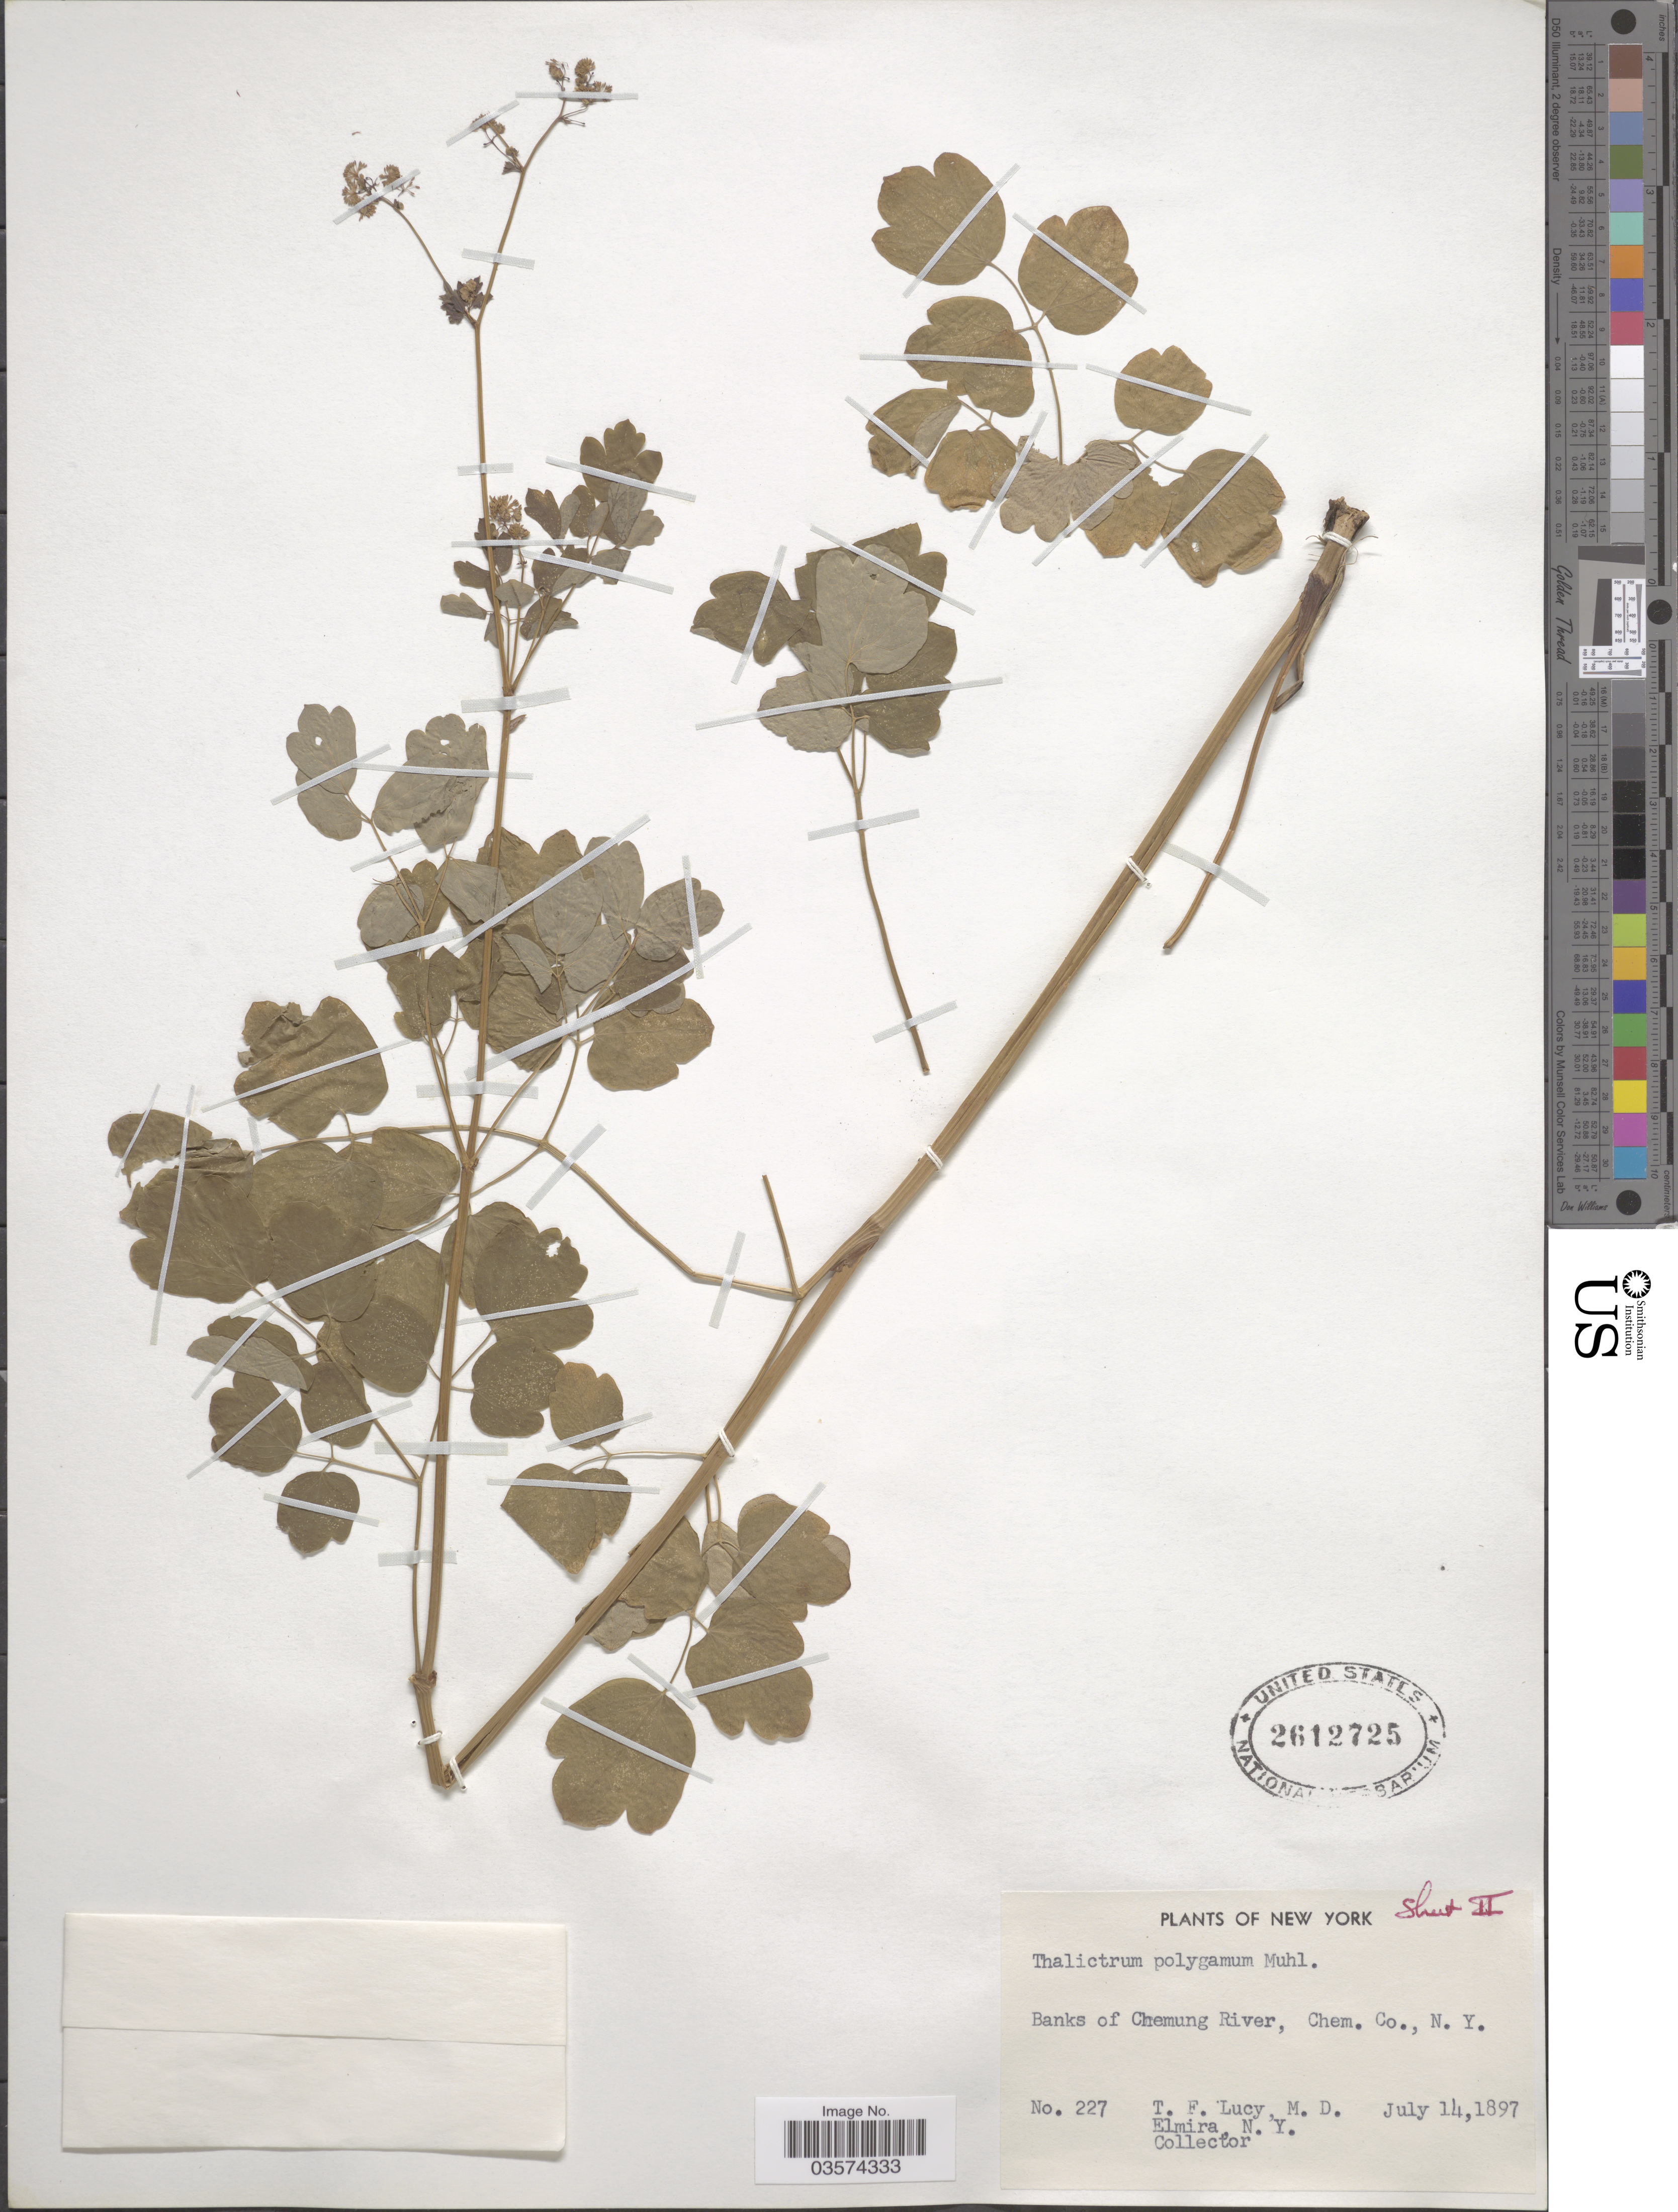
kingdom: Plantae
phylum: Tracheophyta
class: Magnoliopsida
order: Ranunculales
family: Ranunculaceae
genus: Thalictrum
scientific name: Thalictrum pubescens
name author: Pursh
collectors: T. Lucy & M. Elmira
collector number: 227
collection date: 1897-07-14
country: United States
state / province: New York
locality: Banks of Chemung River, Chem. Co.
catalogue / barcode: US 2612725